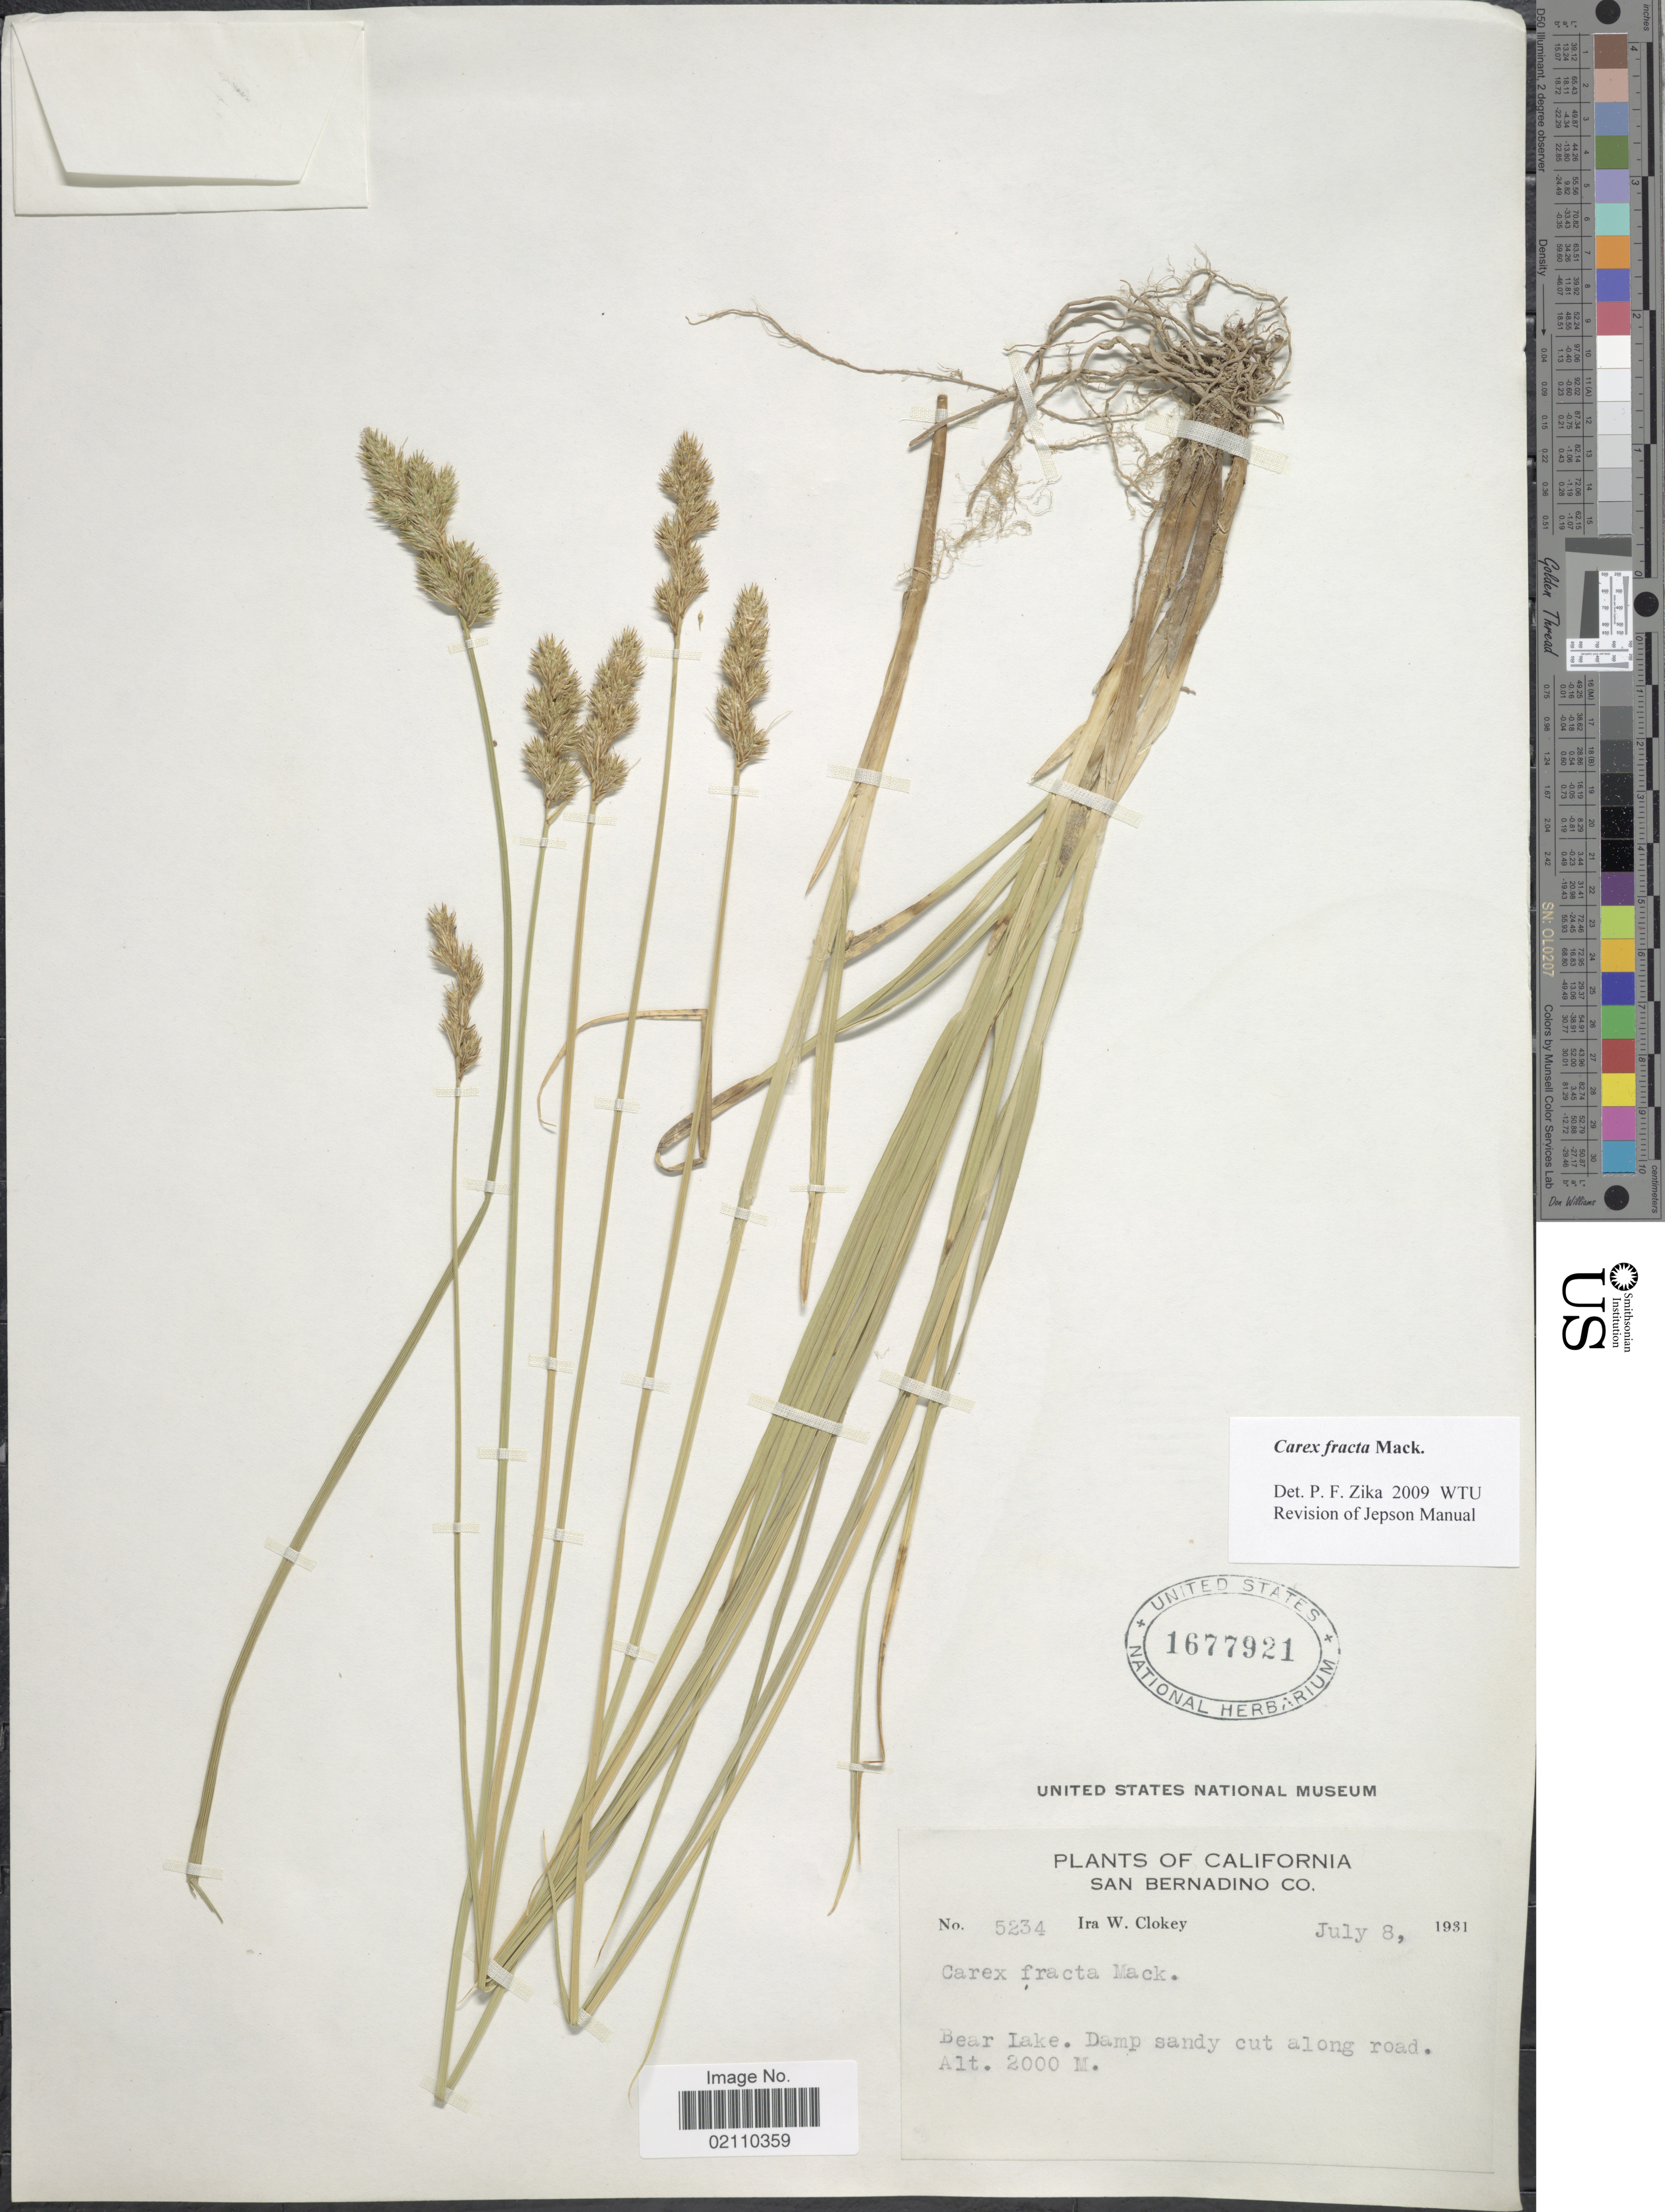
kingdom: Plantae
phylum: Tracheophyta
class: Liliopsida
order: Poales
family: Cyperaceae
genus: Carex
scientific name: Carex fracta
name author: Mack.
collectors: I. W. Clokey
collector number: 5234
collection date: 1931-07-08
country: United States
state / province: California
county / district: San Bernardino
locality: San Bernardino Co., Bear Lake, damp sandy city along road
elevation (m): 2000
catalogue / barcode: US 1677921